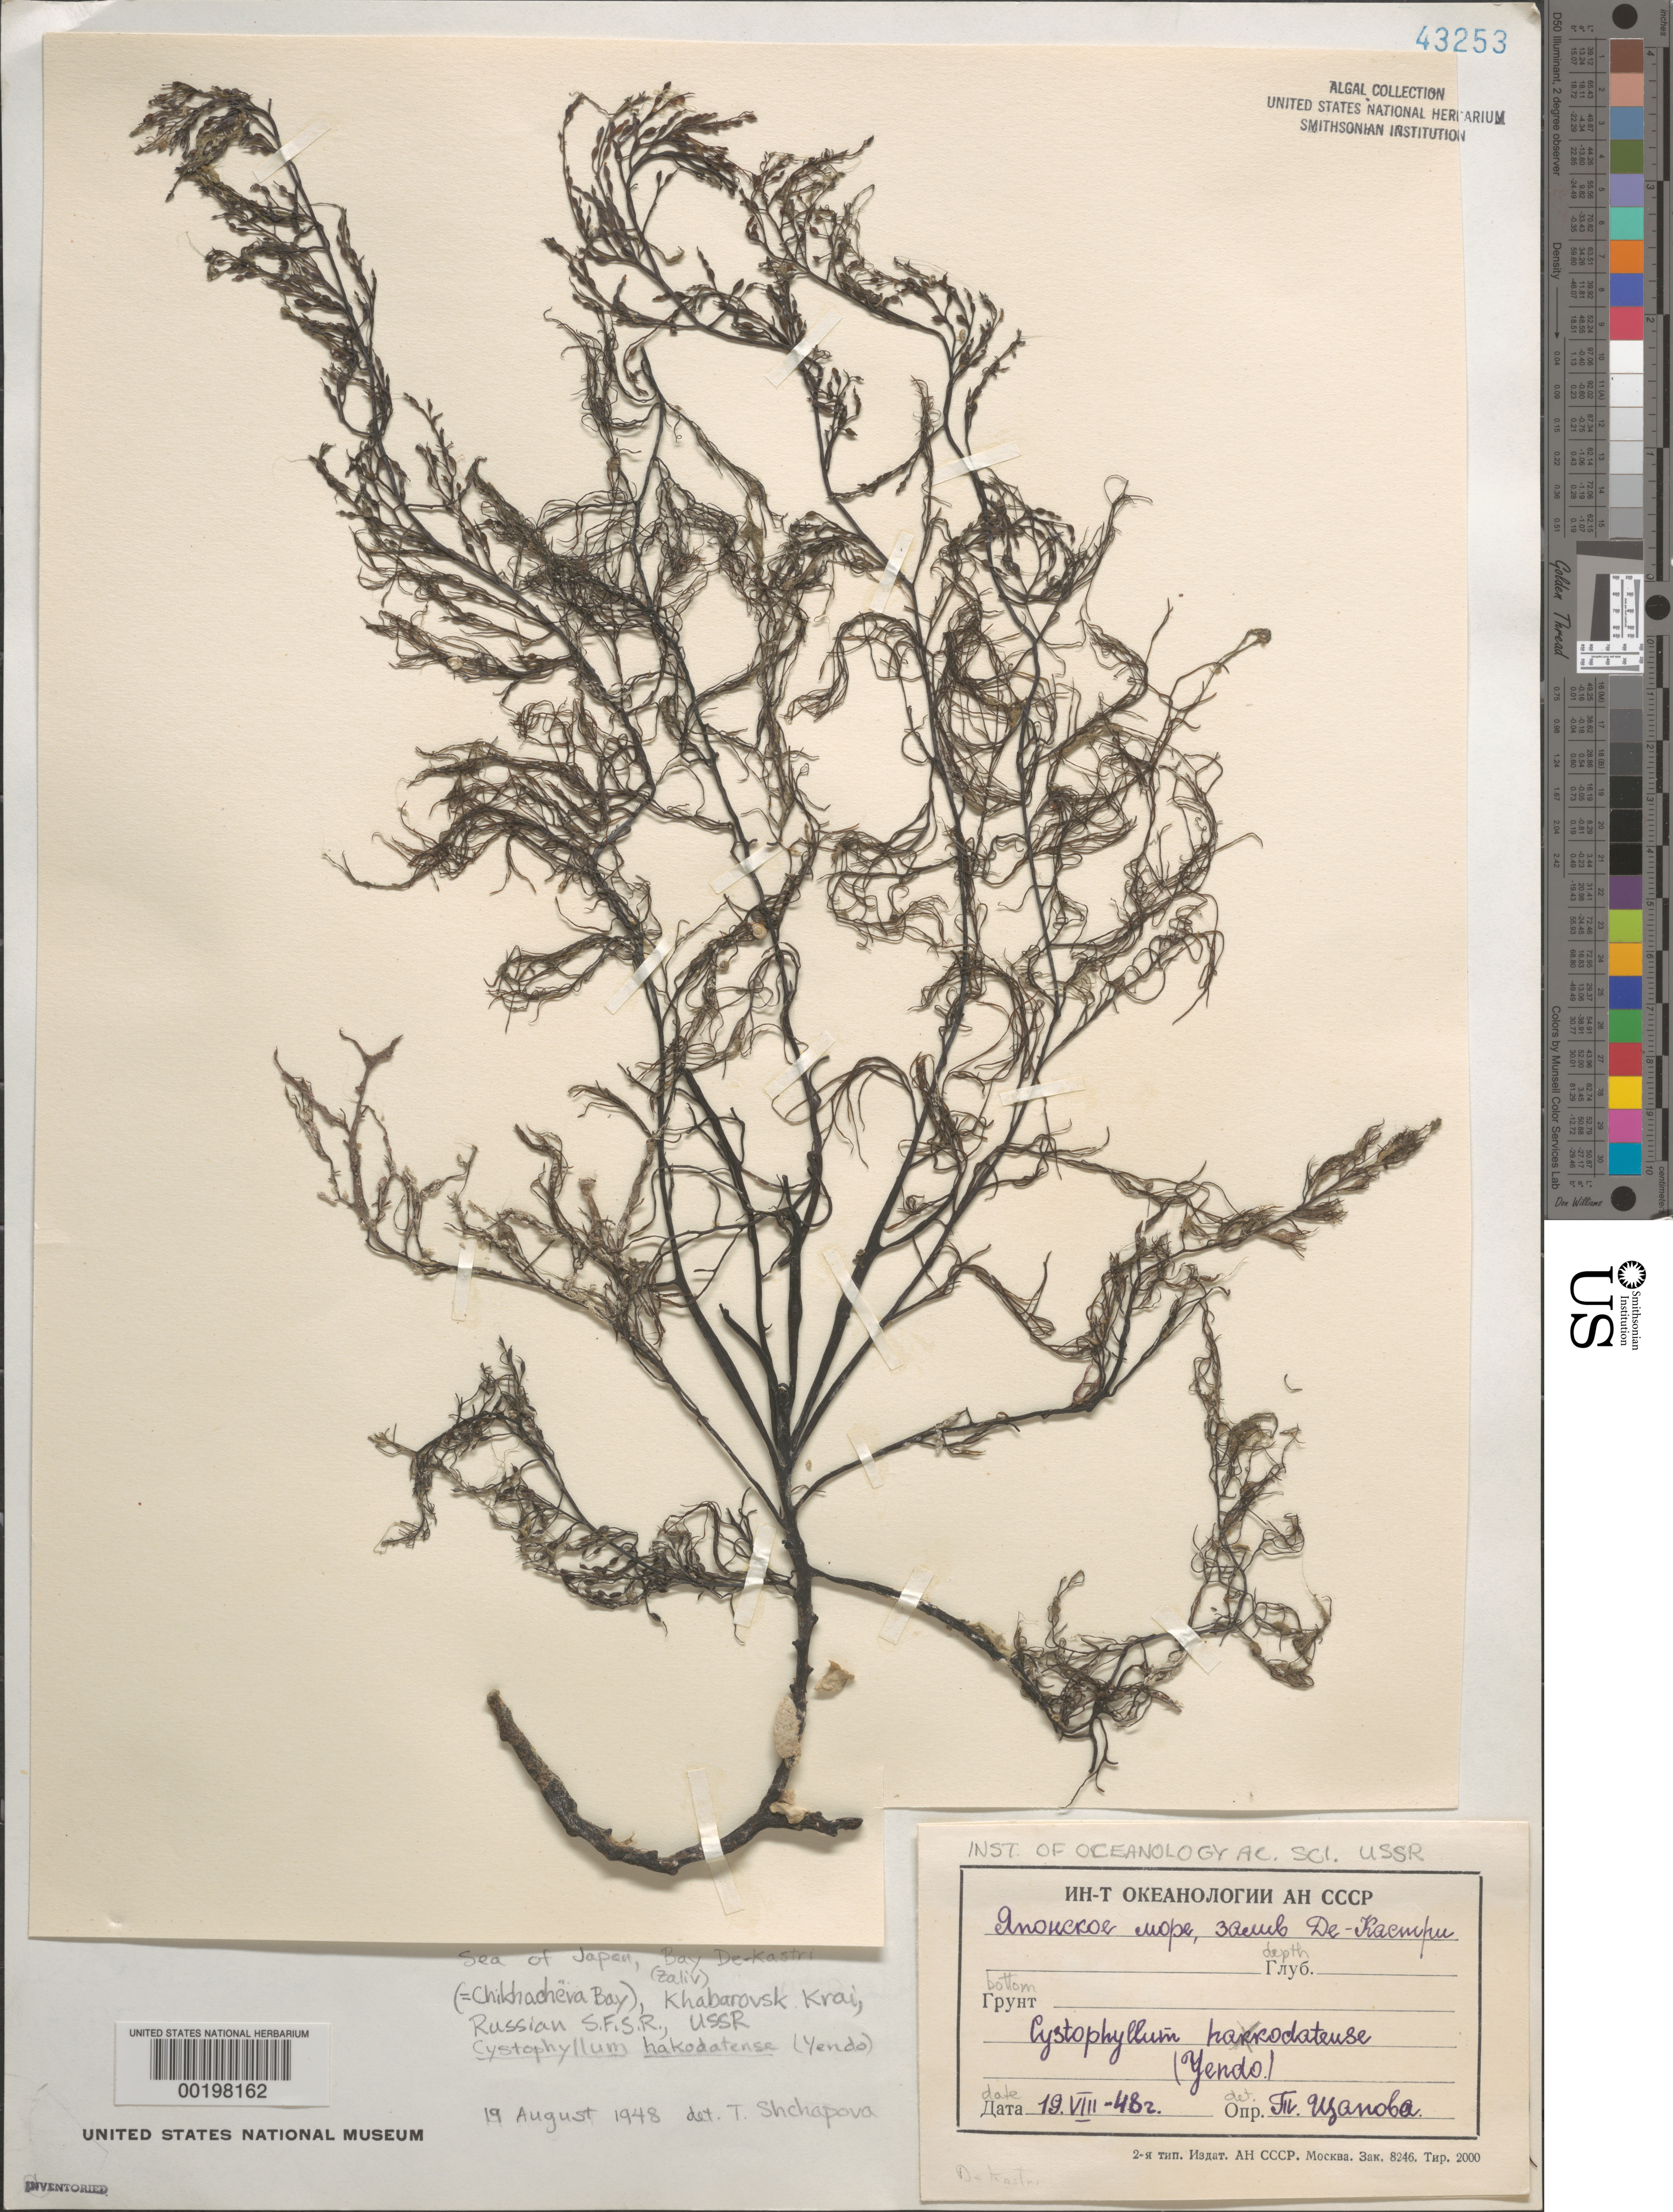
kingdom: Chromista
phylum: Ochrophyta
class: Phaeophyceae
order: Fucales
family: Sargassaceae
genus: Stephanocystis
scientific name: Stephanocystis hakodatensis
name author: (Yendo) Draisma et al.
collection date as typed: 19 Aug 1948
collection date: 1948-08-19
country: Russian Federation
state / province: Khabarovsk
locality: Sea of Japan, De Kastri Bay (Chikhacheva Bay)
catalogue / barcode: US 43253